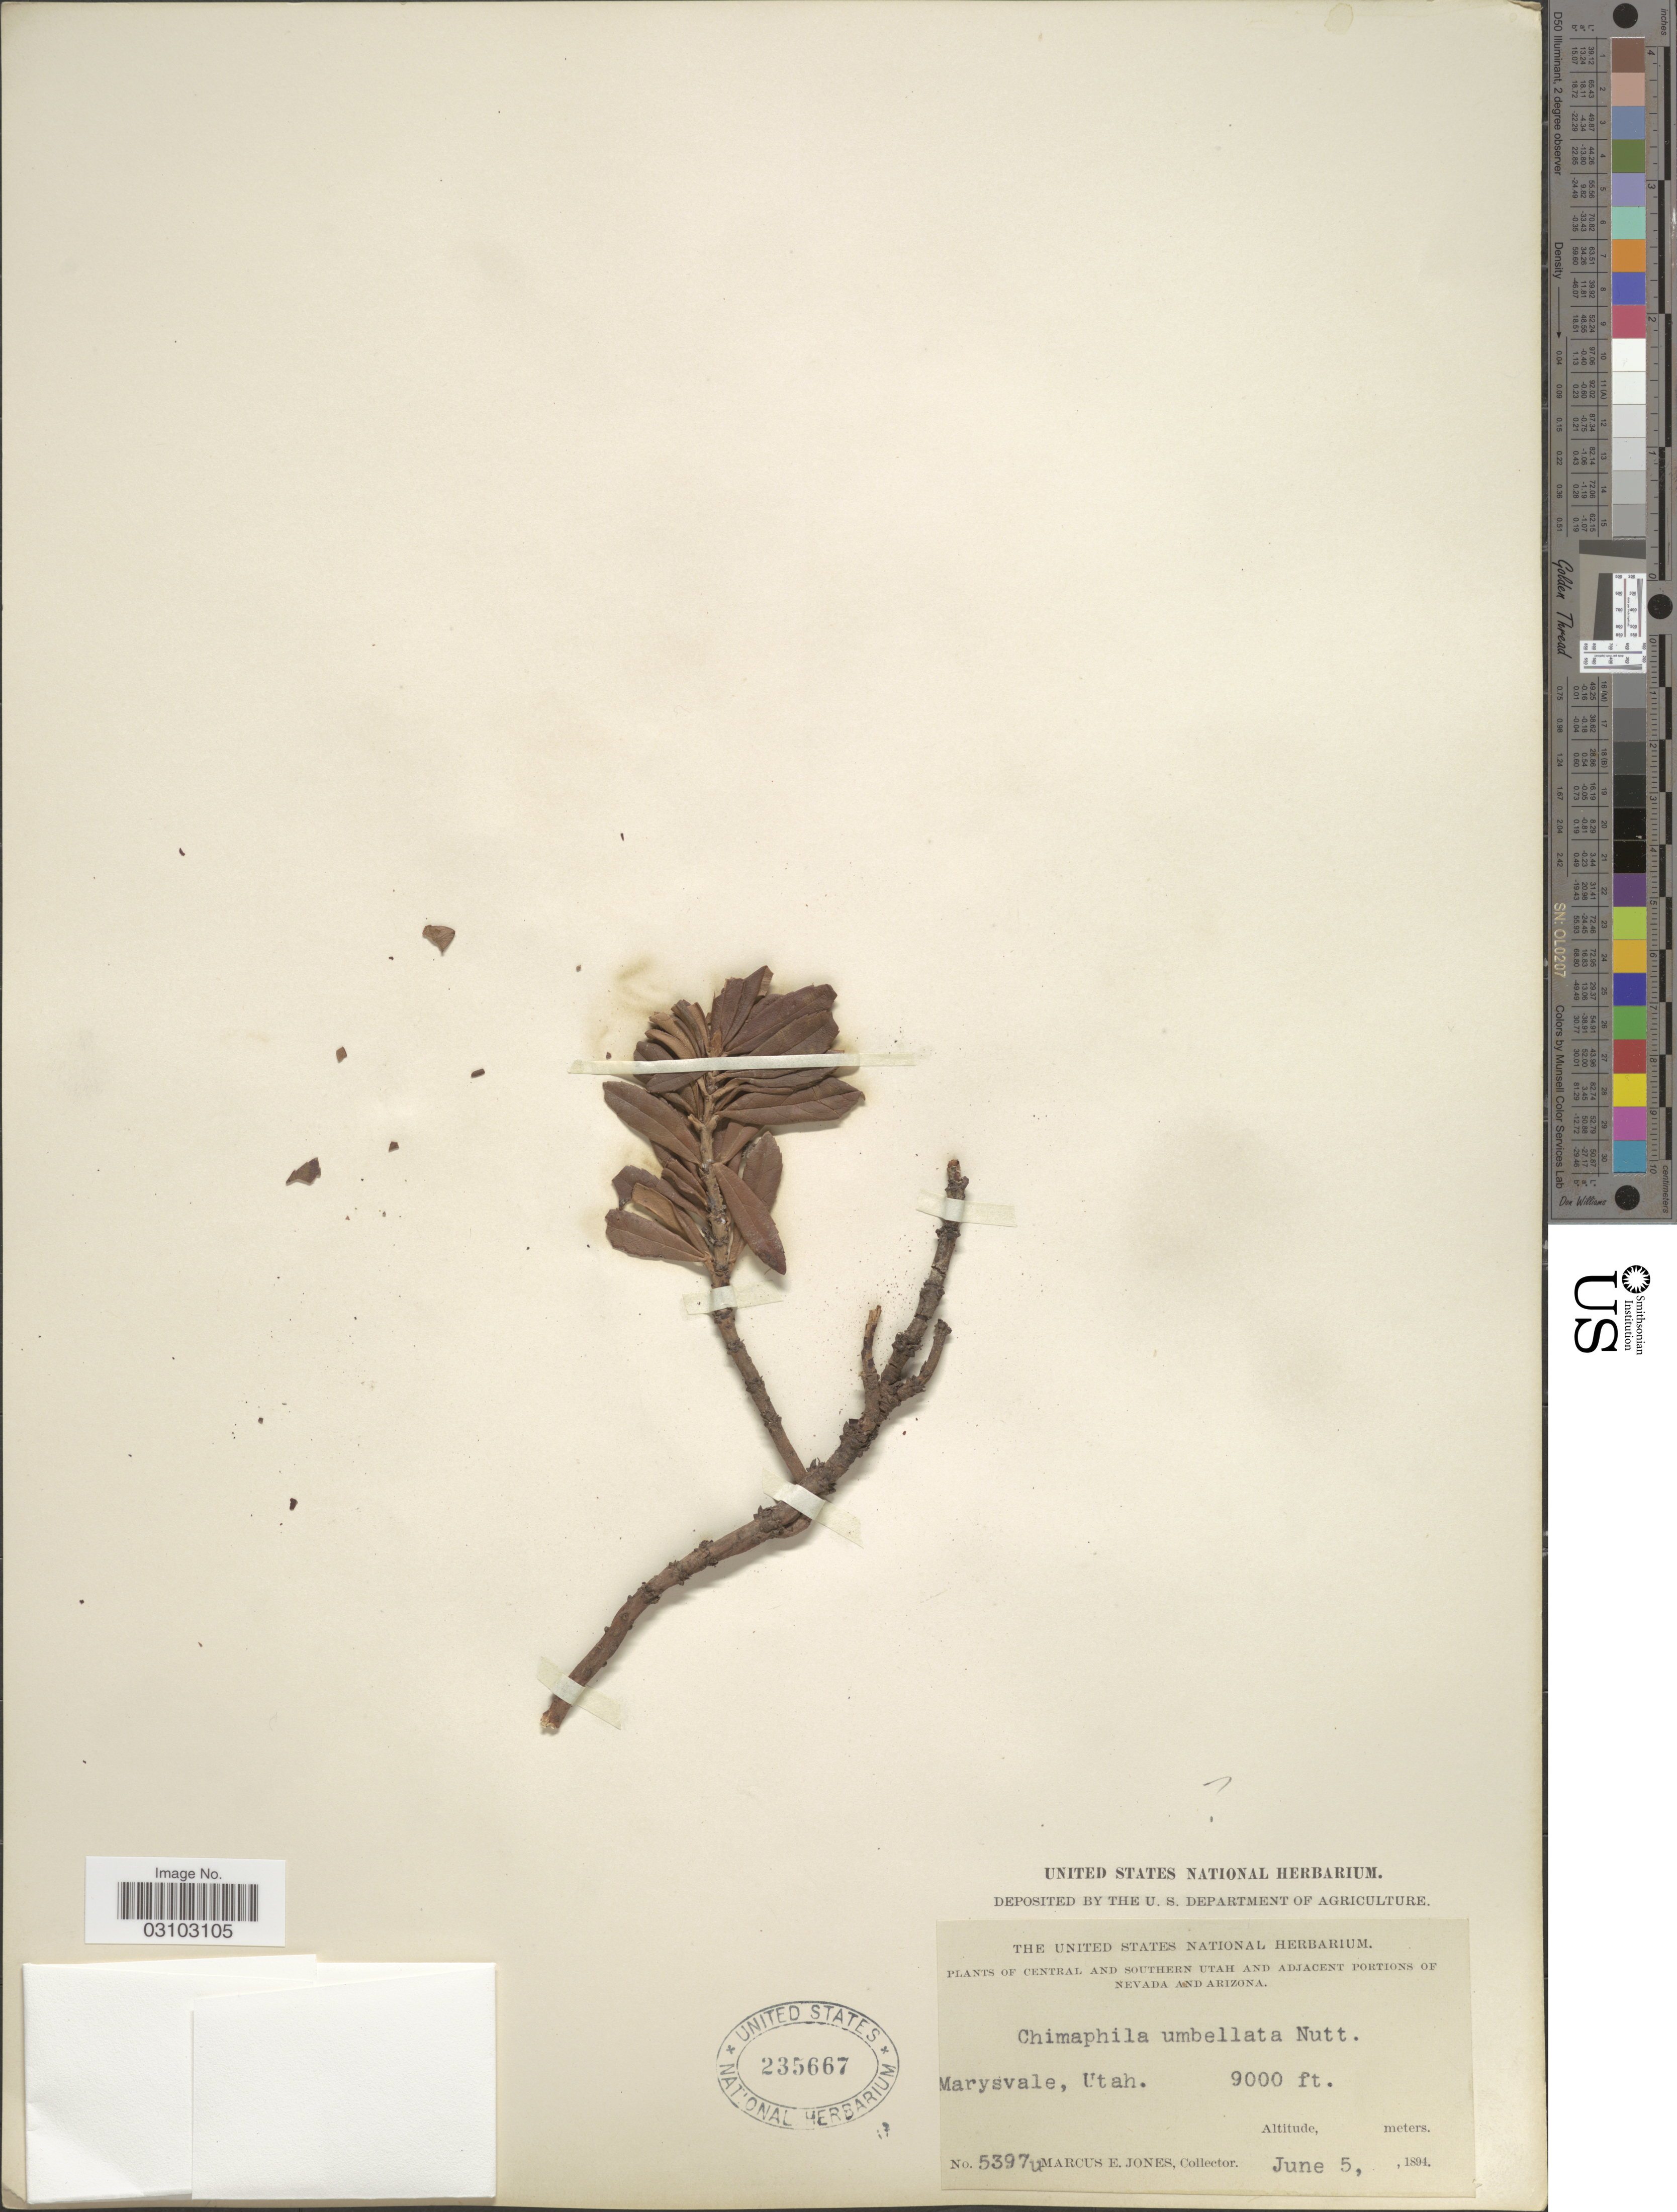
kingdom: Plantae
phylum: Tracheophyta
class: Magnoliopsida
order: Ericales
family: Ericaceae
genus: Chimaphila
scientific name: Chimaphila umbellata var. occidentalis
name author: (Rydb.) S.F. Blake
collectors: M. E. Jones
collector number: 5397u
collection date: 1894-06-05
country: United States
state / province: Utah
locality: Central and Southern Utah, Marysvale.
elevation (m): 2743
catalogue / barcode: US 235667